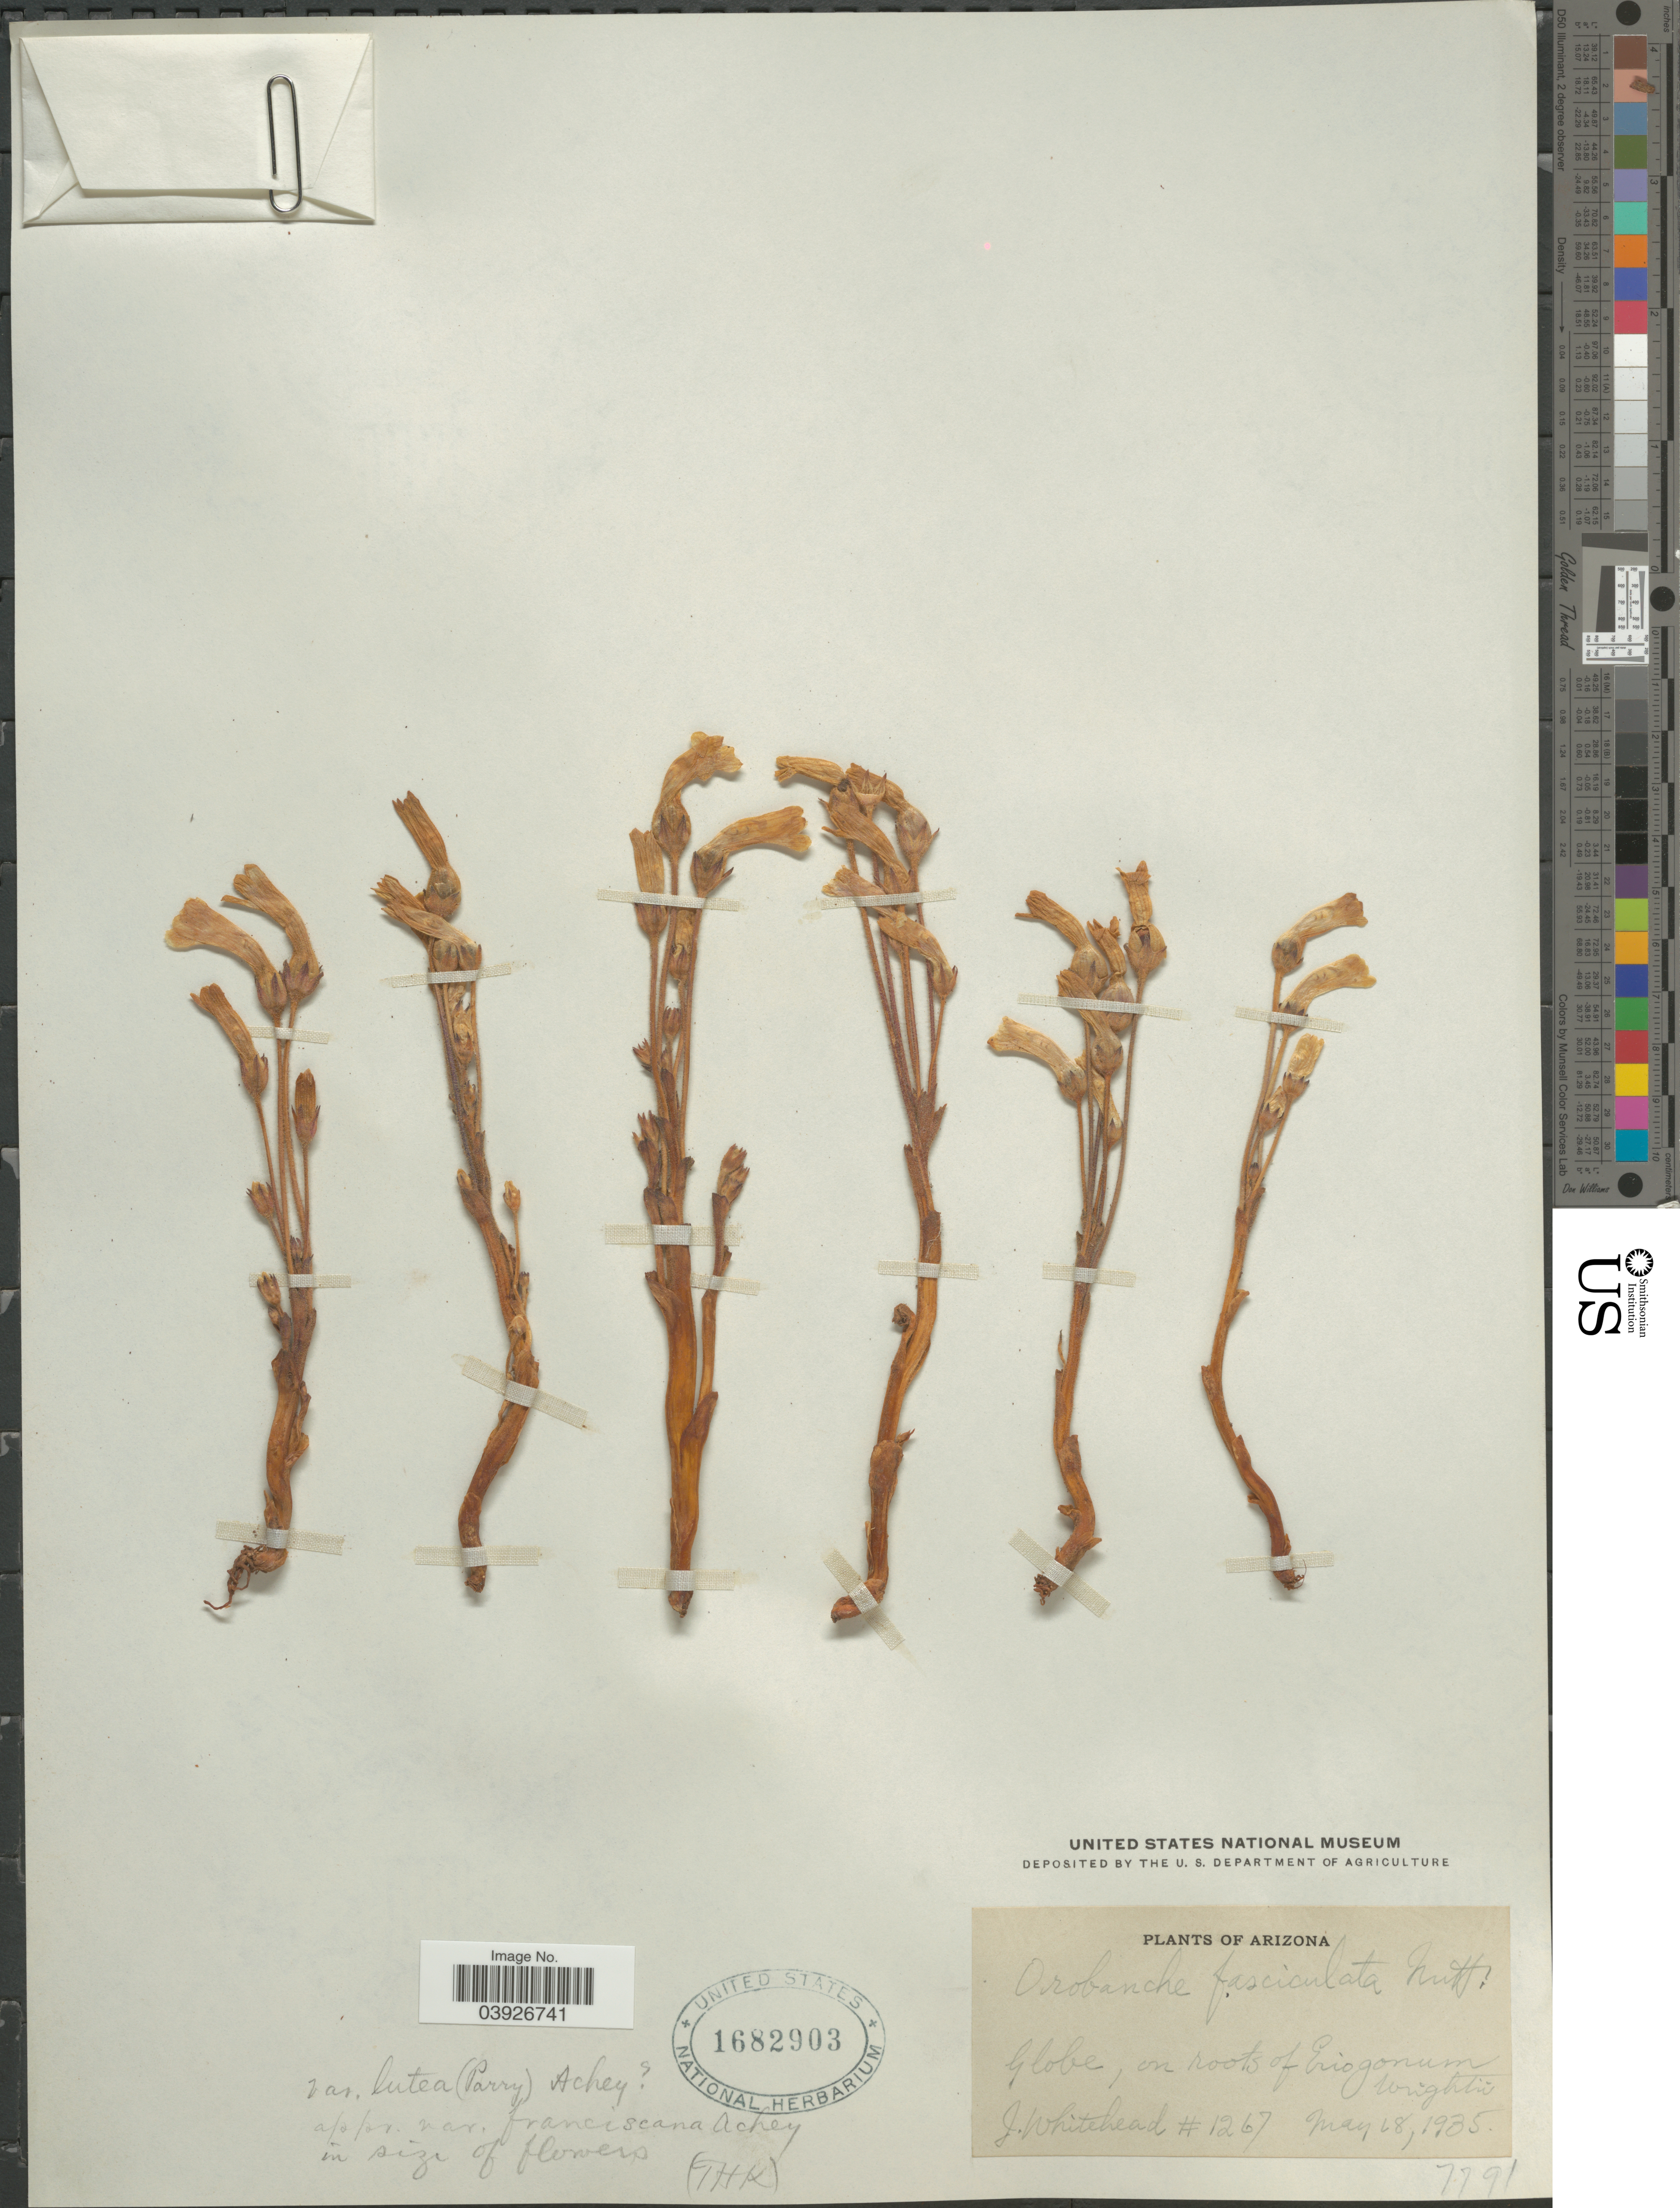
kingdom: Plantae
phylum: Tracheophyta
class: Magnoliopsida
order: Lamiales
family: Orobanchaceae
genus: Aphyllon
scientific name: Aphyllon fasciculatum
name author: (Nutt.) Torr. & A. Gray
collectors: J. Whitehead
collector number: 1267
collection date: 1935-05-18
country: United States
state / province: Arizona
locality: Globe.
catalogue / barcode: US 1682903